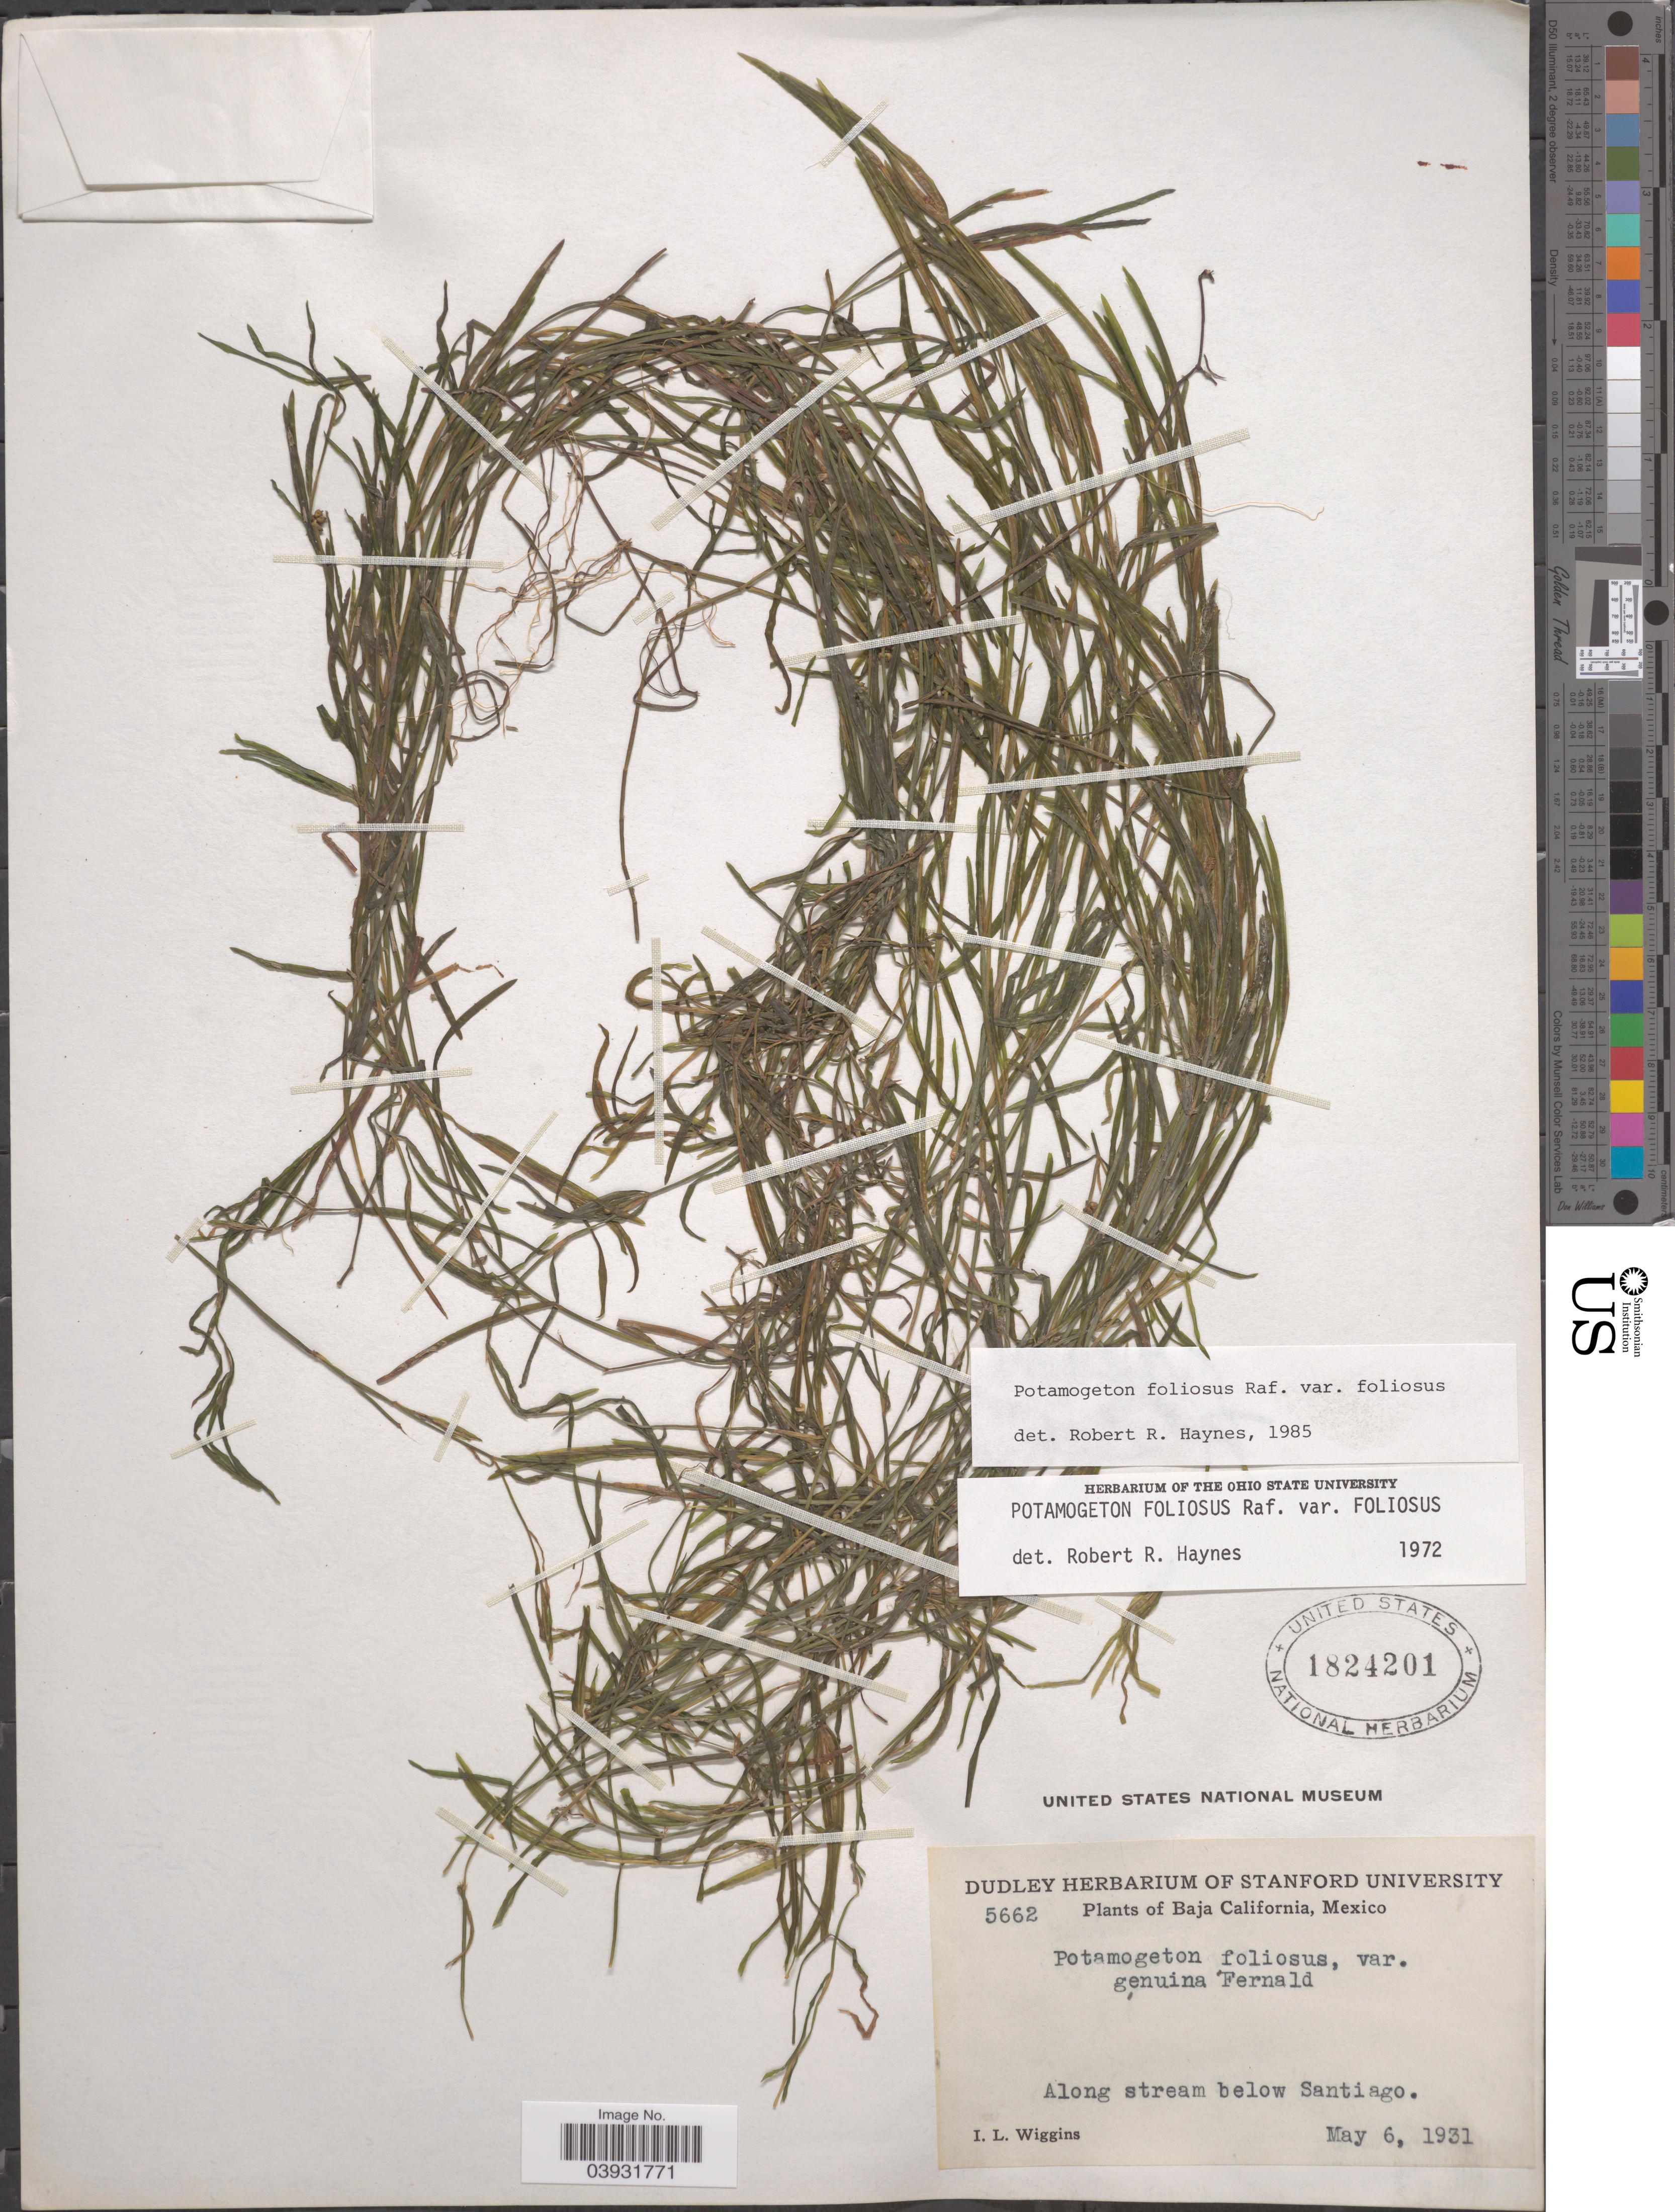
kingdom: Plantae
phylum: Tracheophyta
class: Liliopsida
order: Alismatales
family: Potamogetonaceae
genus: Potamogeton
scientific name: Potamogeton foliosus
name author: Raf.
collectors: I. L. Wiggins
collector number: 5662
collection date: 1931-05-06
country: Mexico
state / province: Baja California Sur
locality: Below Santiago.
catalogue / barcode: US 1824201